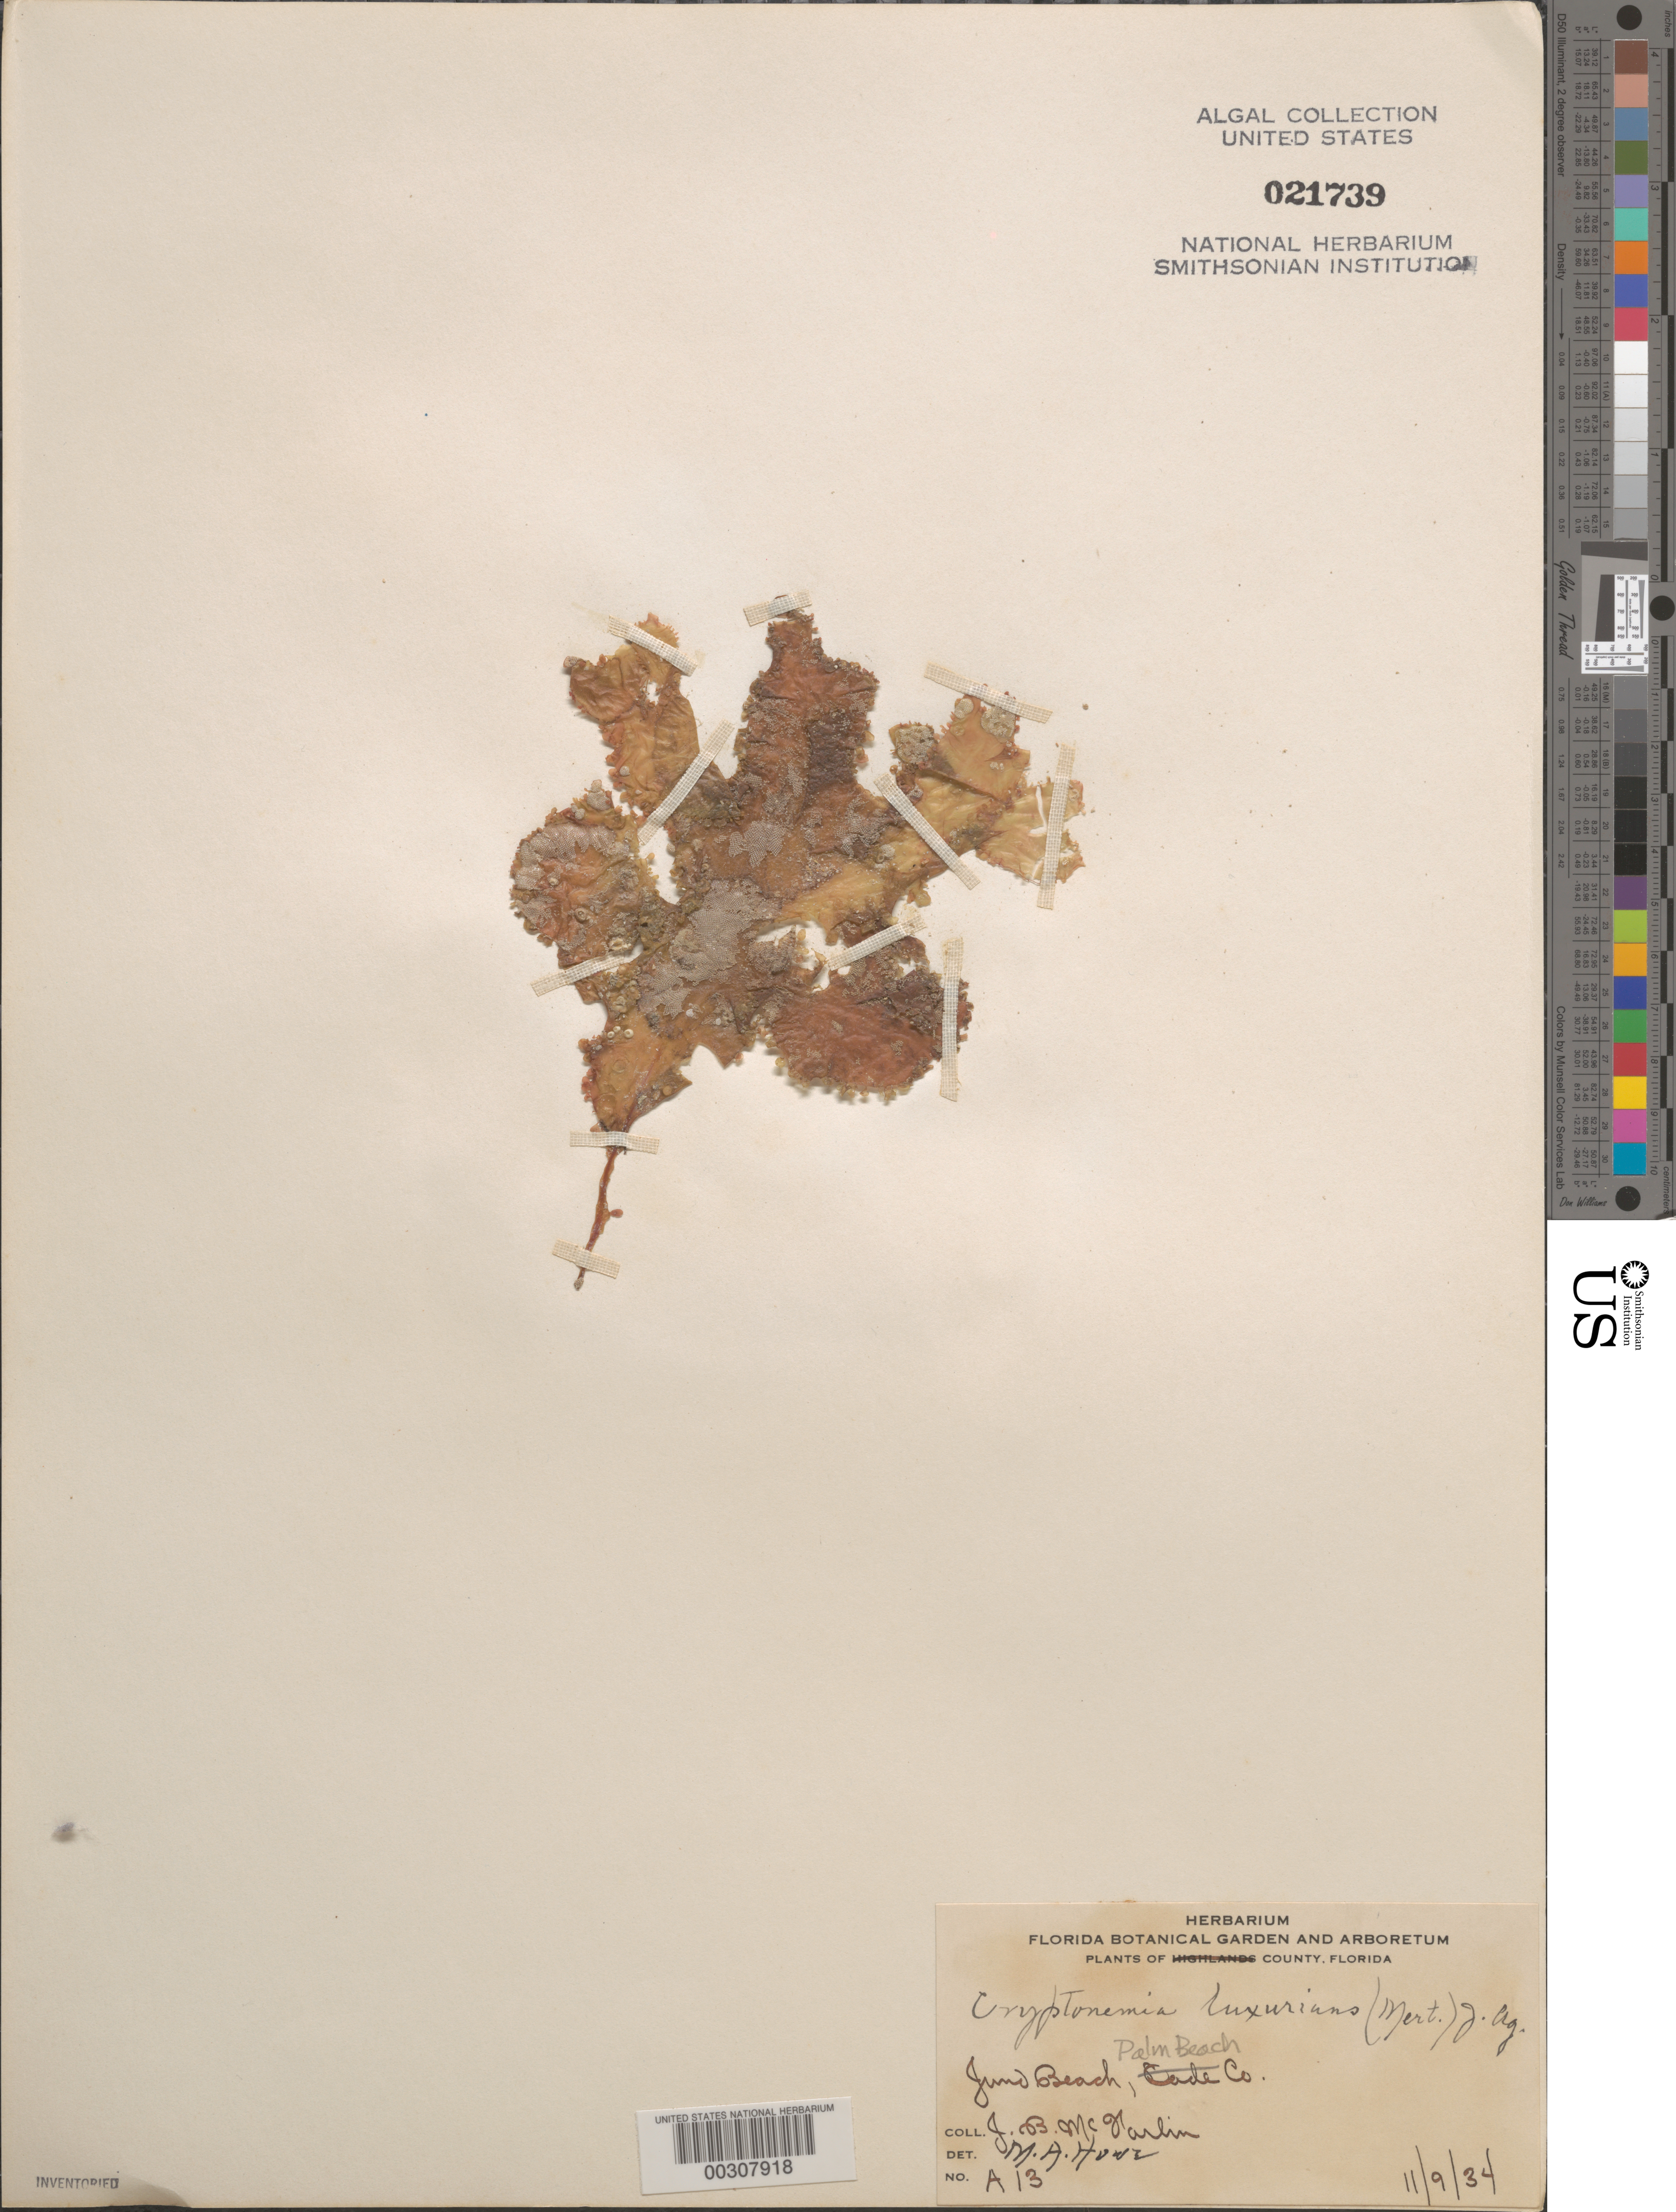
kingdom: Plantae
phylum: Rhodophyta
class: Florideophyceae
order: Halymeniales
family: Halymeniaceae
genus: Cryptonemia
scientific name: Cryptonemia seminervis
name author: (C. Agardh) J. Agardh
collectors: J. McFarlin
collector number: A13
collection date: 1934-11-09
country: United States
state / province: Florida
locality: Juno Beach, Palm Beach Co.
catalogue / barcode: US 21739